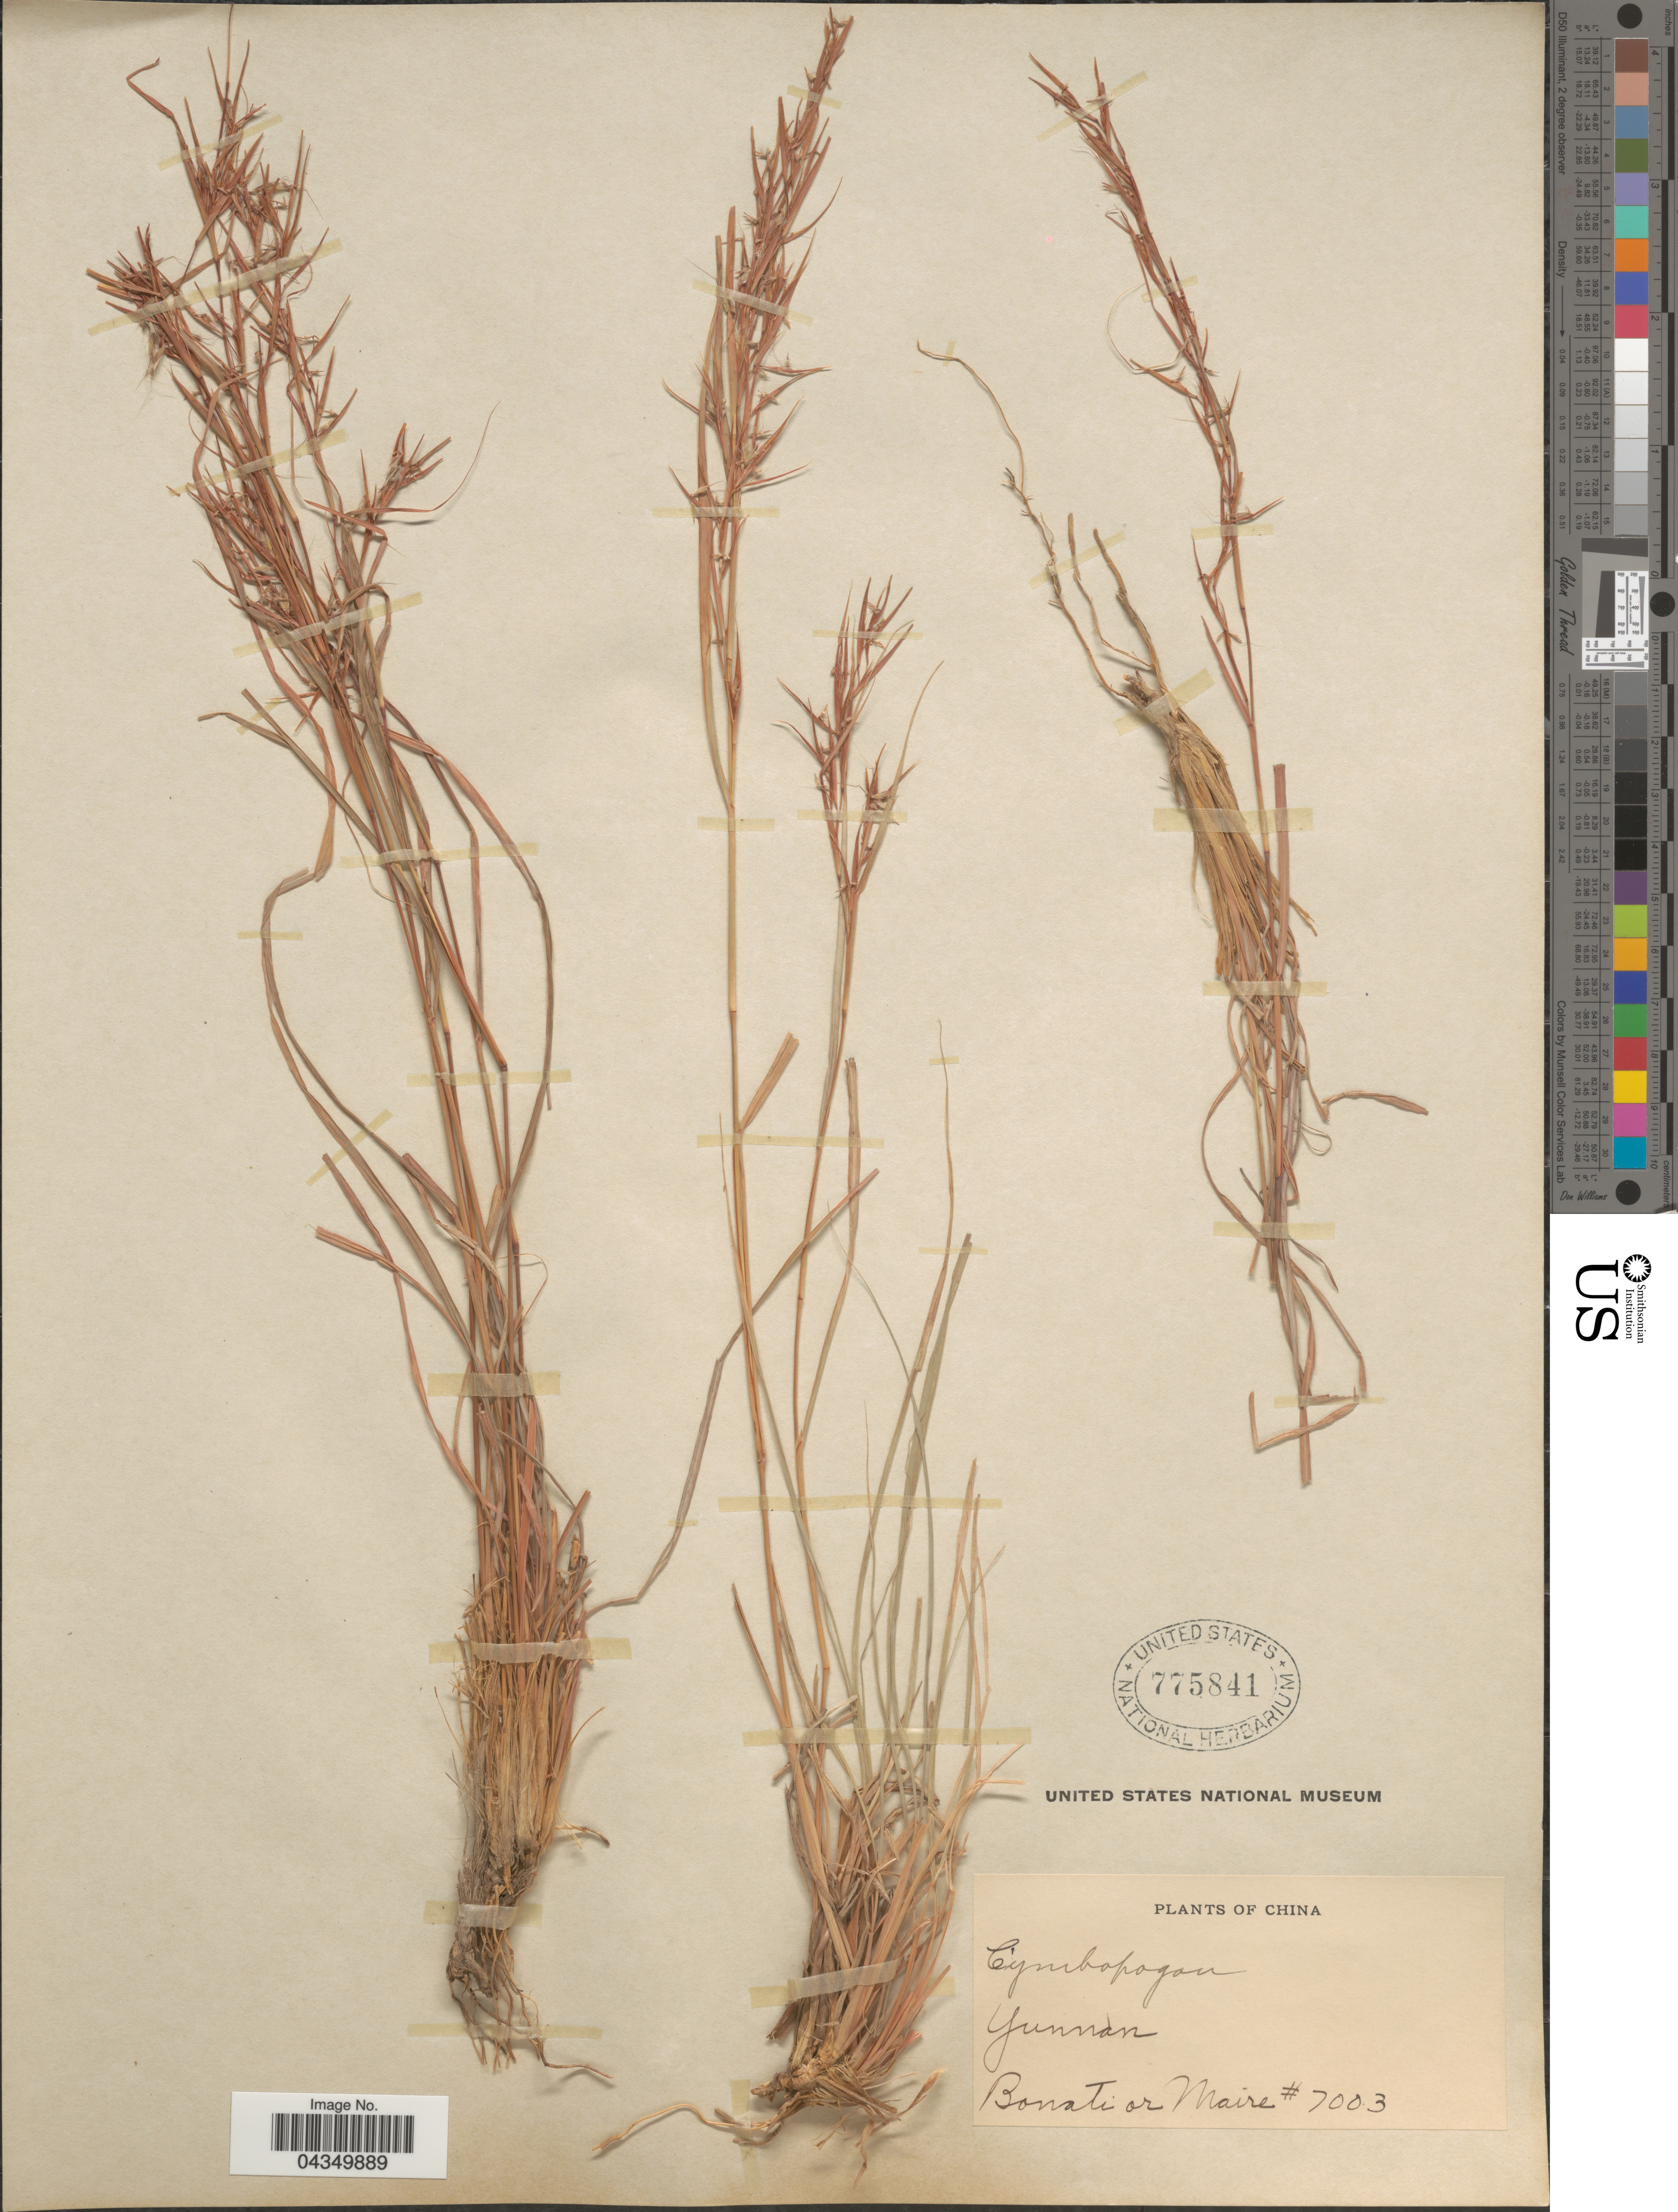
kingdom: Plantae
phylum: Tracheophyta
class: Liliopsida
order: Poales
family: Poaceae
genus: Cymbopogon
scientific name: Cymbopogon distans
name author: (Nees ex Steud.) Willd.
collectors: -. Bonati & Maire, --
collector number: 7003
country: China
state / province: Yunnan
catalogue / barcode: US 775841